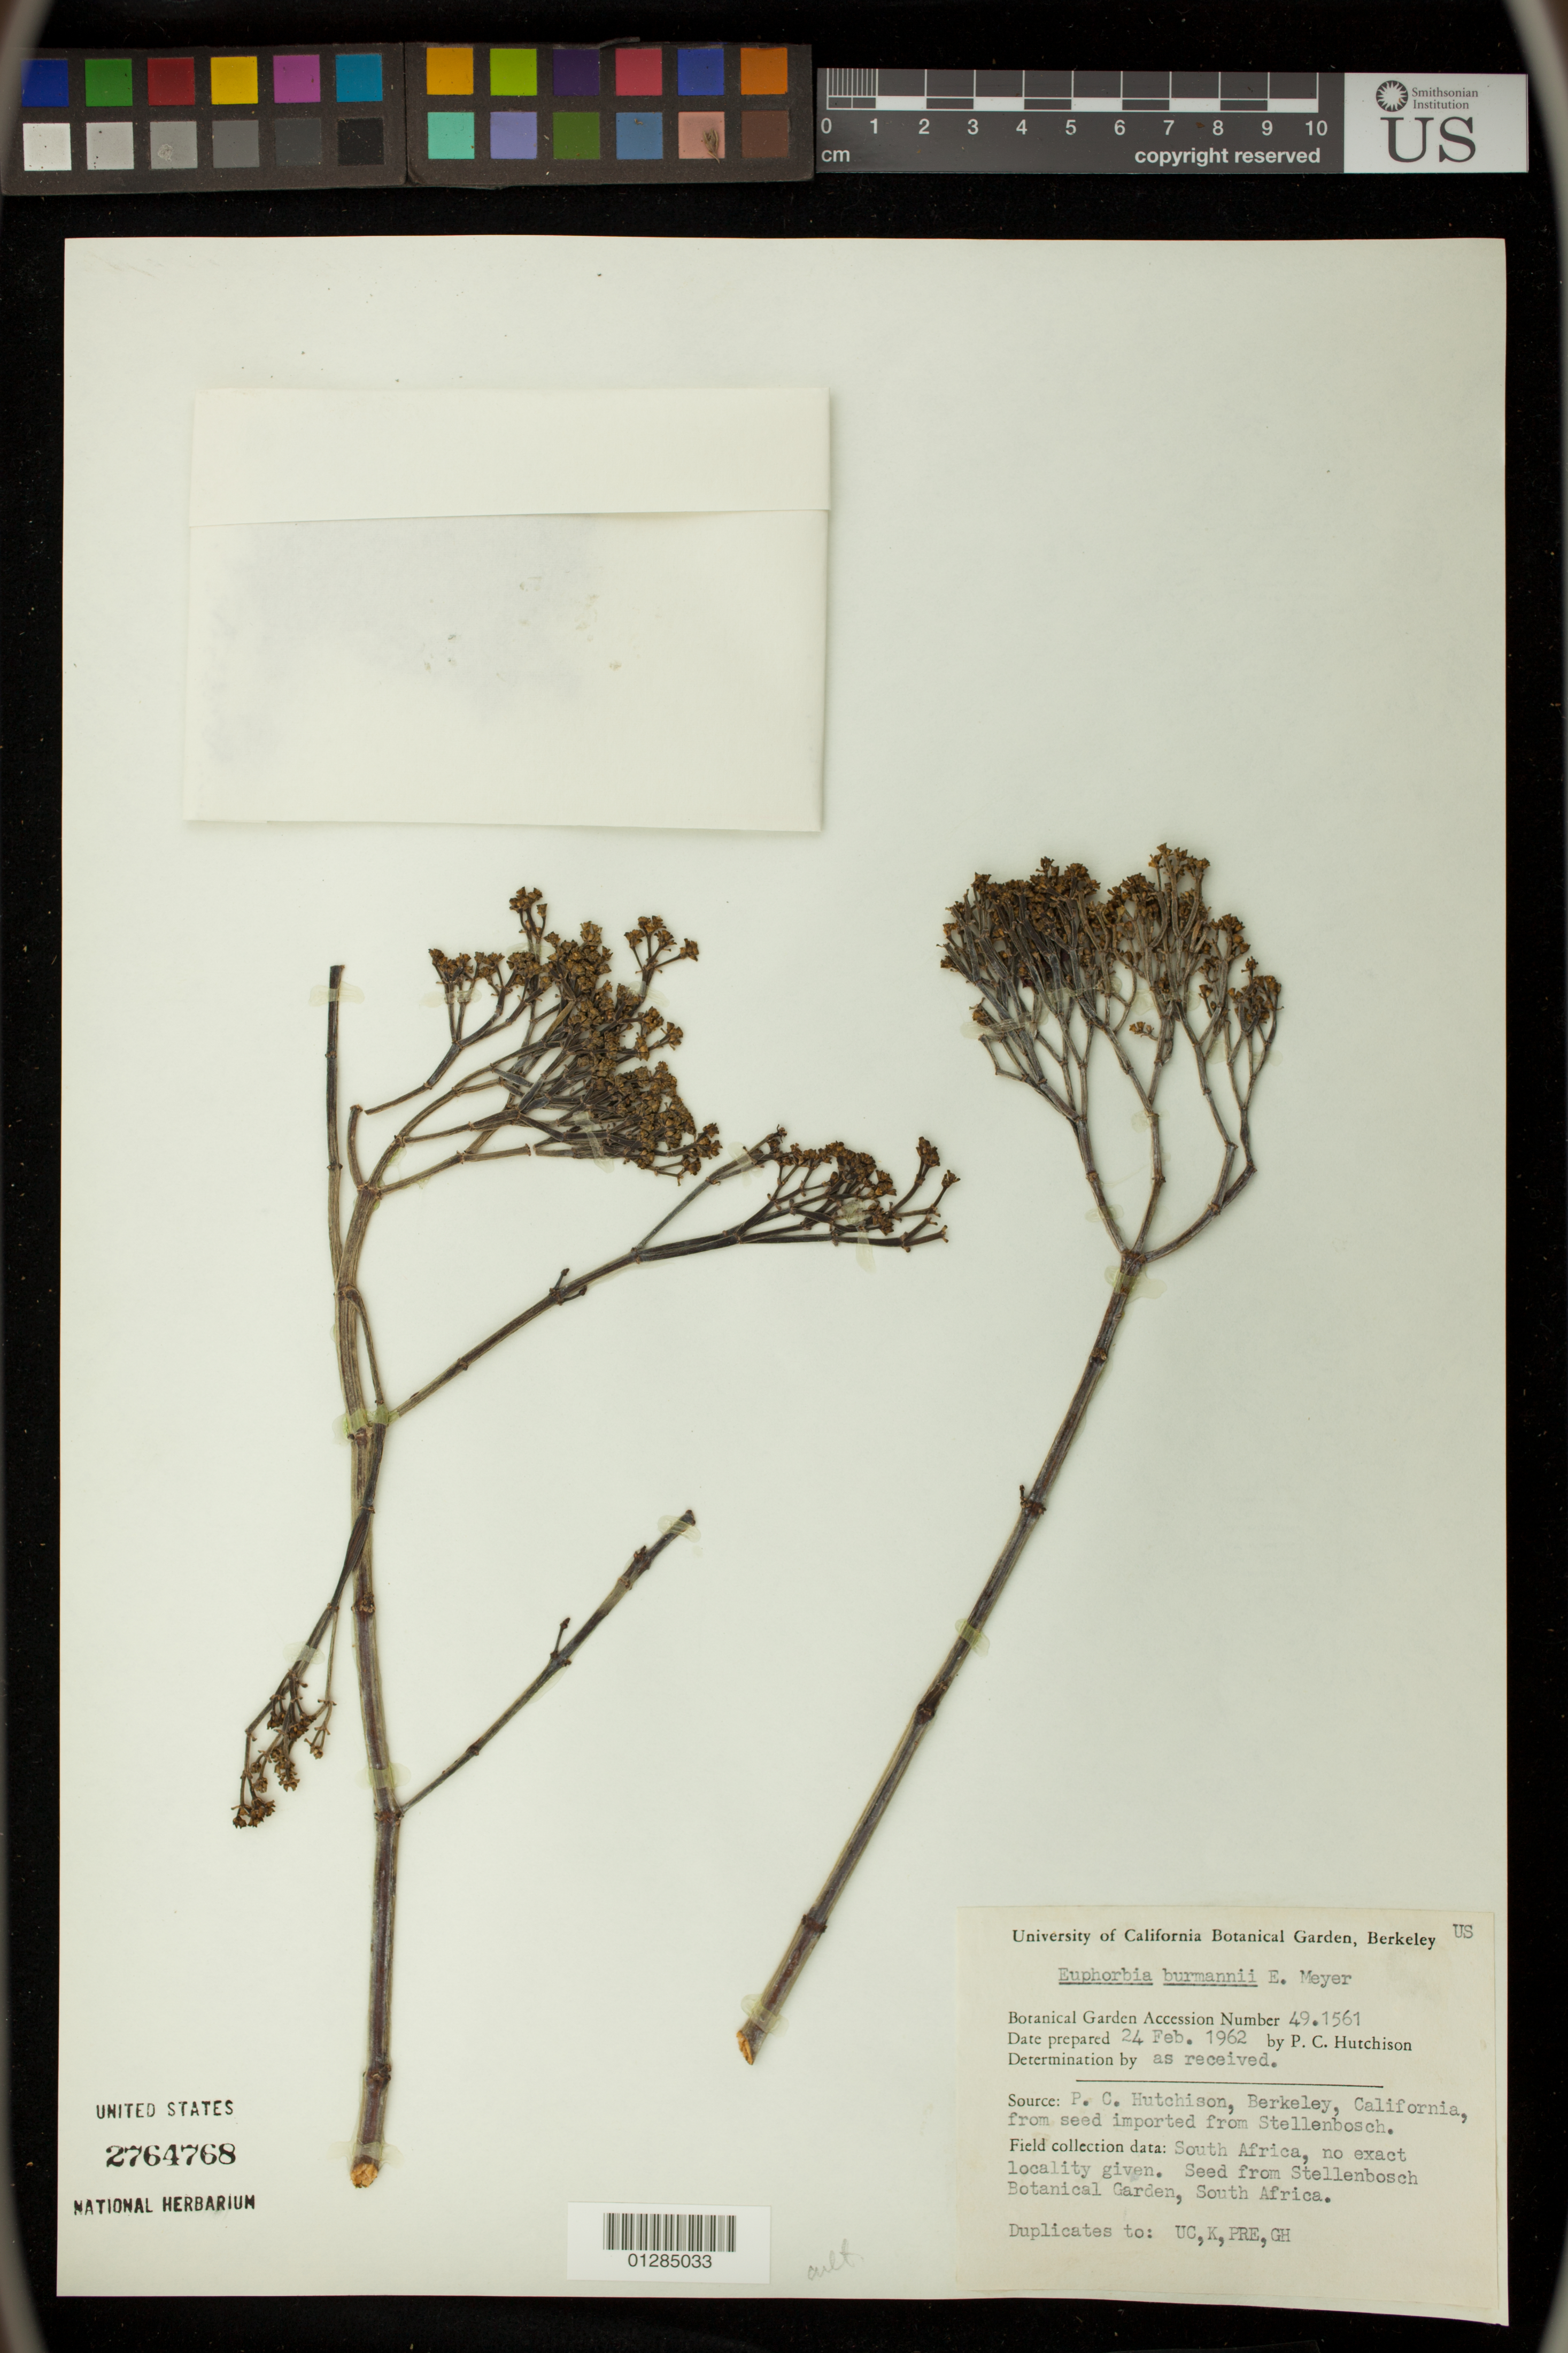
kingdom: Plantae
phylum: Tracheophyta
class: Magnoliopsida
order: Malpighiales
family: Euphorbiaceae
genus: Euphorbia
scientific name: Euphorbia burmannii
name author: (Klotzsch & Garcke) E. Mey. ex Boiss.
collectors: P. C. Hutchison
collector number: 49.1561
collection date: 1962-02-24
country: United States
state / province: California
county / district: Alameda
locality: University of California Botanical Garden, Berkeley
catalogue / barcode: US 2764768